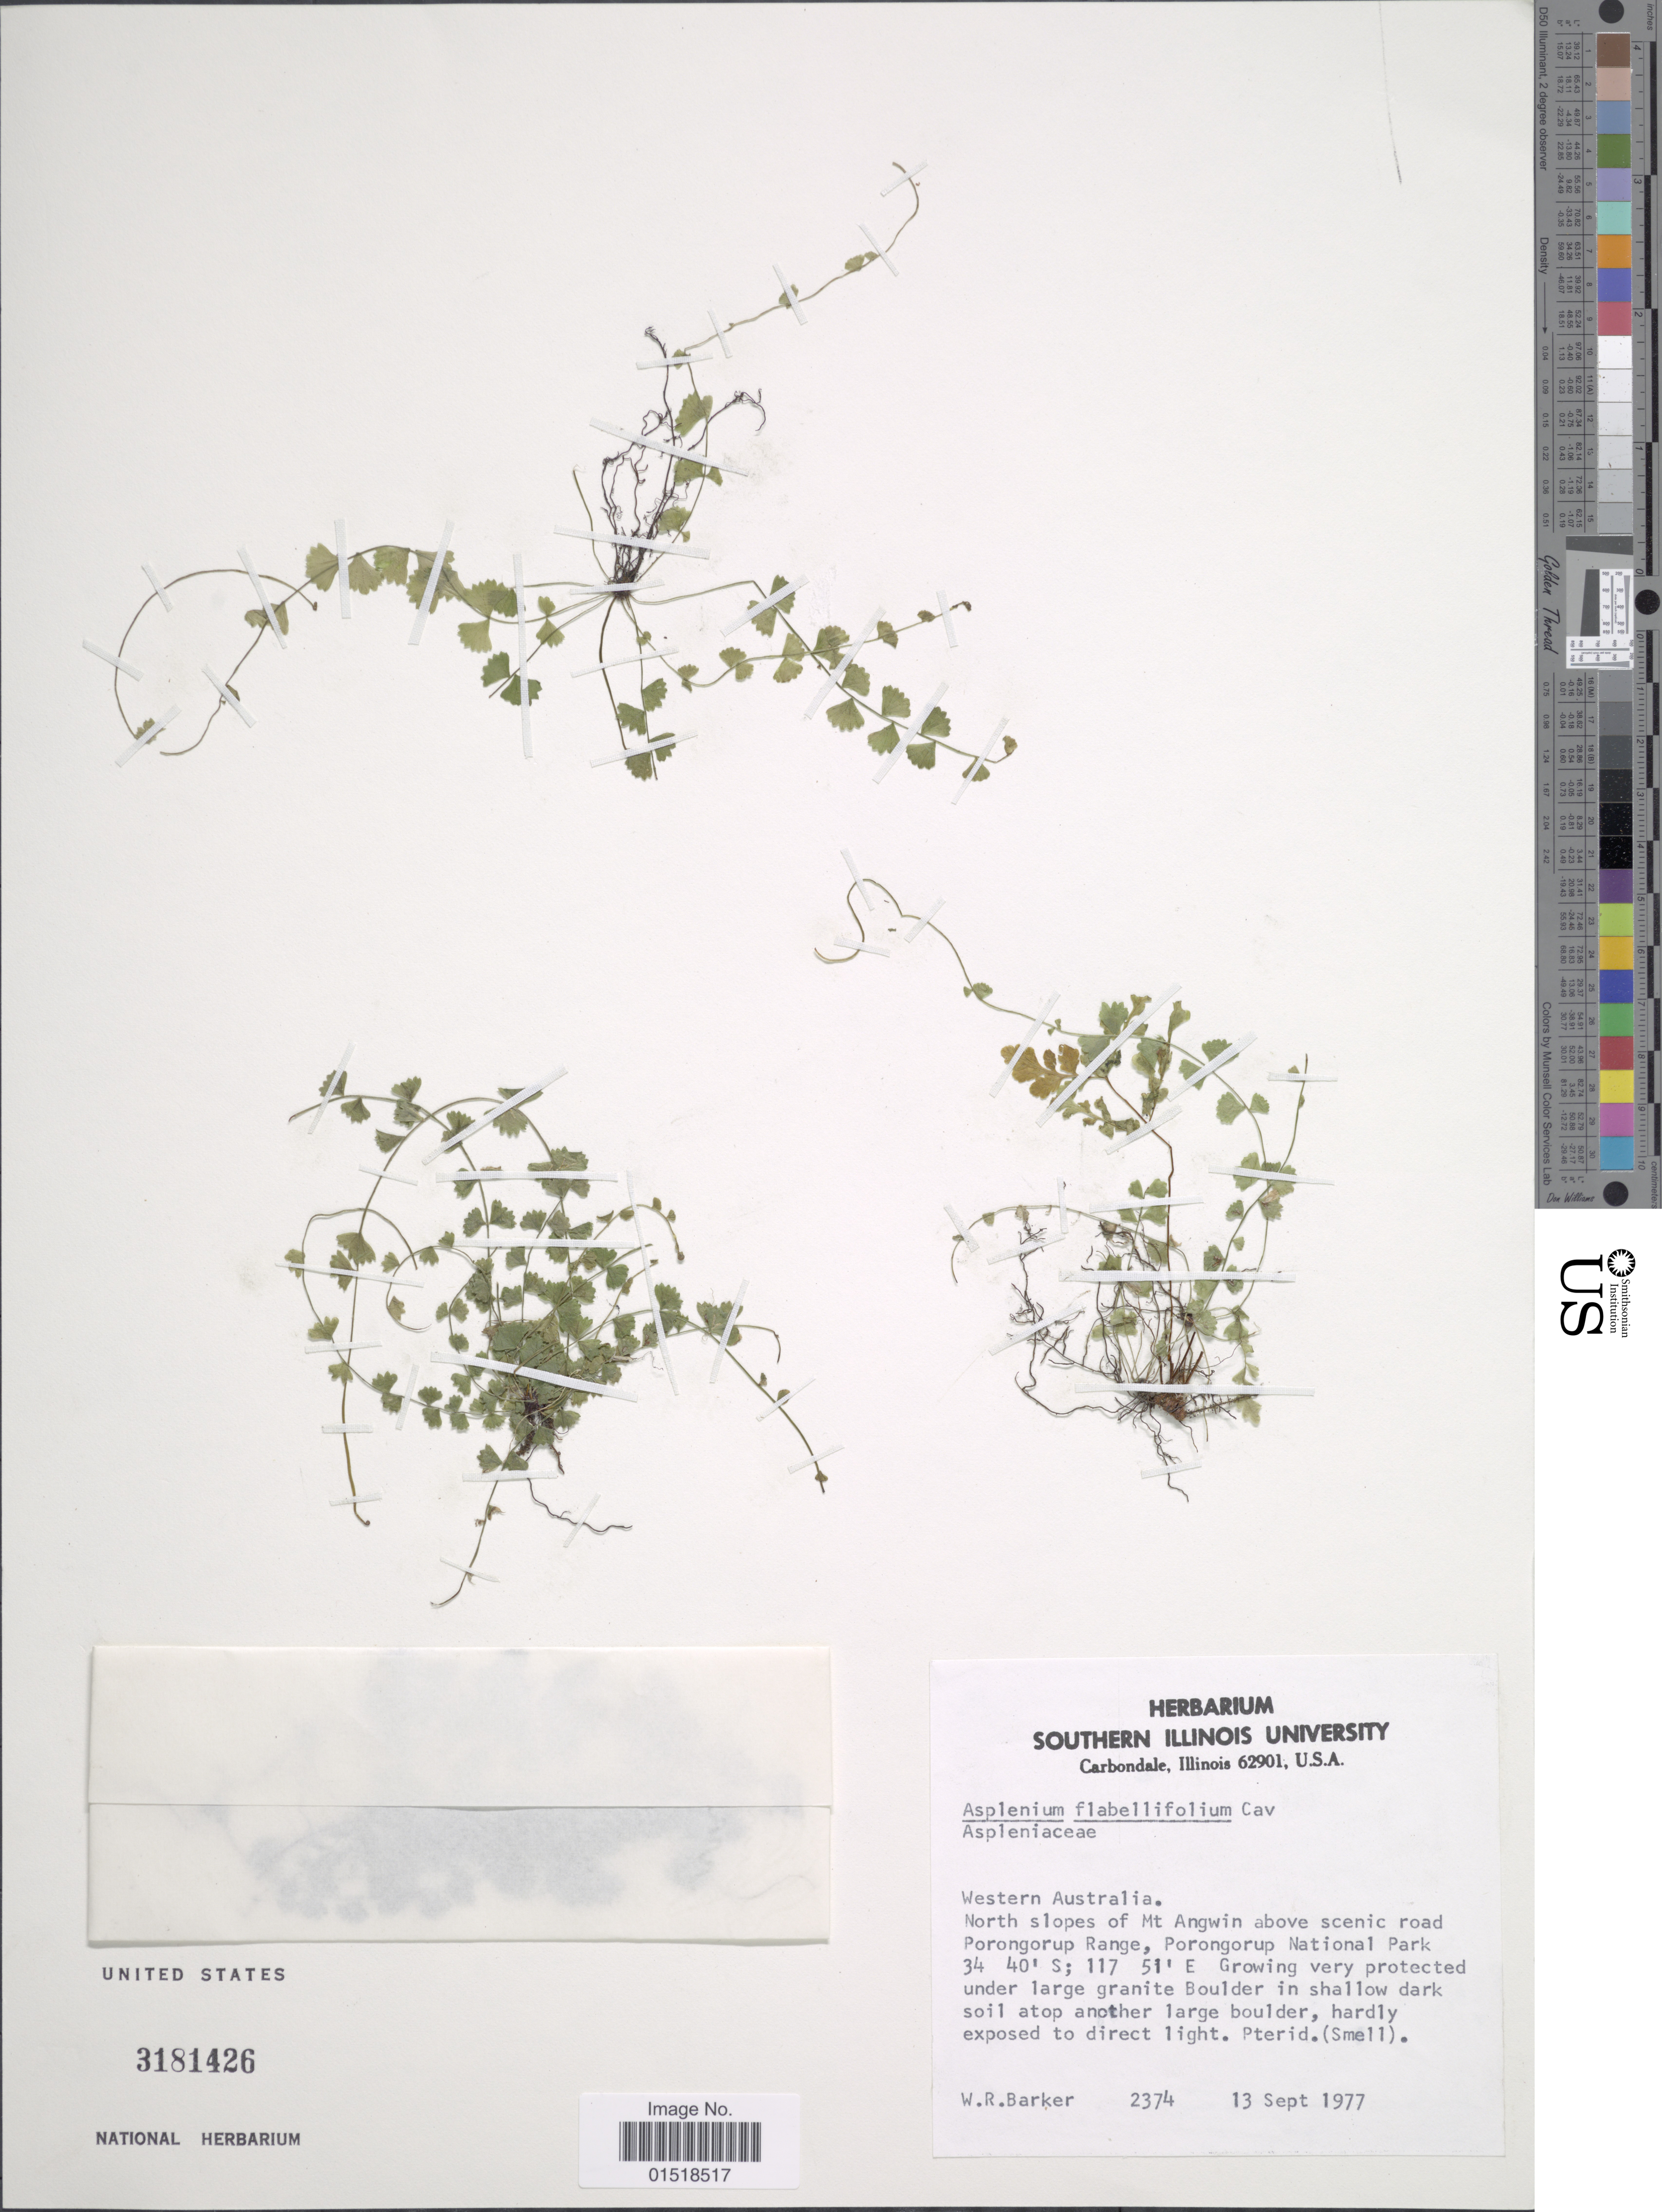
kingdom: Plantae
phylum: Tracheophyta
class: Polypodiopsida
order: Polypodiales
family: Aspleniaceae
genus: Asplenium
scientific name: Asplenium flabellifolium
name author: Cav.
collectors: W. R. Barker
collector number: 2374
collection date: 1977-09-13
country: Australia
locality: Western Australia. North slopes of Mt Angwin above scenic road Porongorup Range, Porongorup National Park.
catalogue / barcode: US 3181426